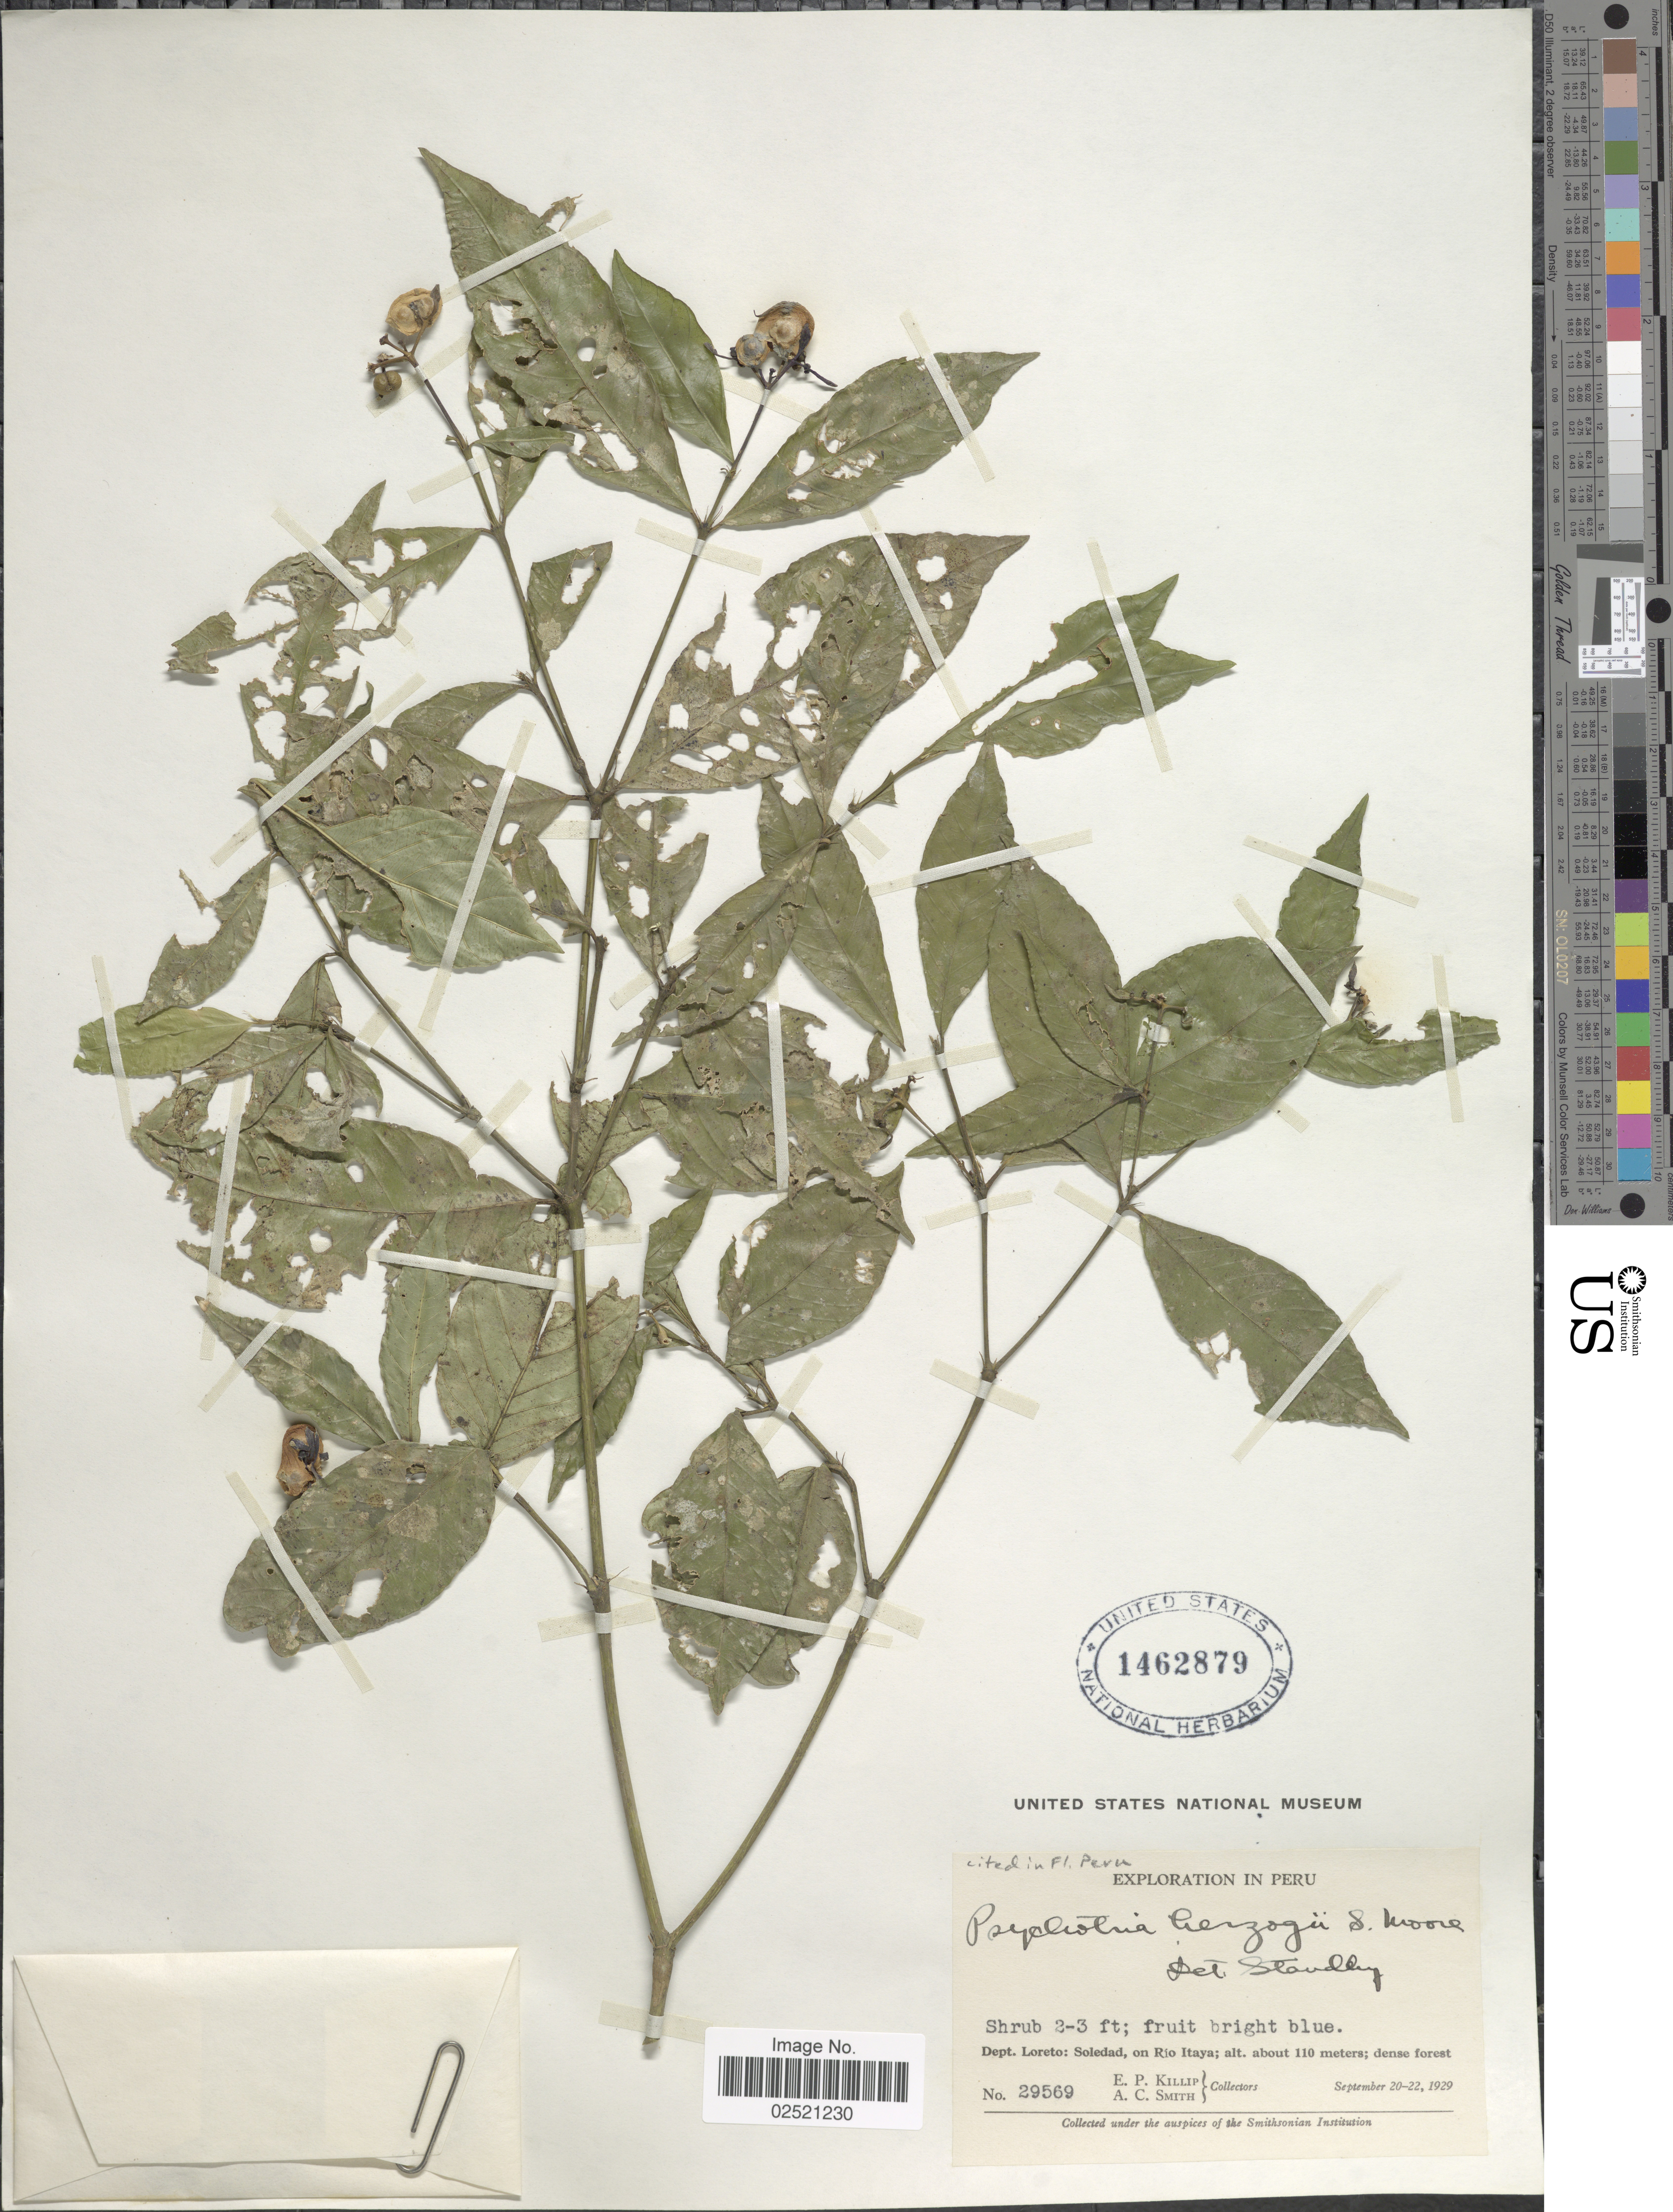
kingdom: Plantae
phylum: Tracheophyta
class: Magnoliopsida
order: Gentianales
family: Rubiaceae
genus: Psychotria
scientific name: Psychotria herzogii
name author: S. Moore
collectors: E. P. Killip & A. C. Smith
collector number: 29569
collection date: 1929-09-20/1929-09-22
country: Peru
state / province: Loreto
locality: Soledad, on Rio Itaya.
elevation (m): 110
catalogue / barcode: US 1462879